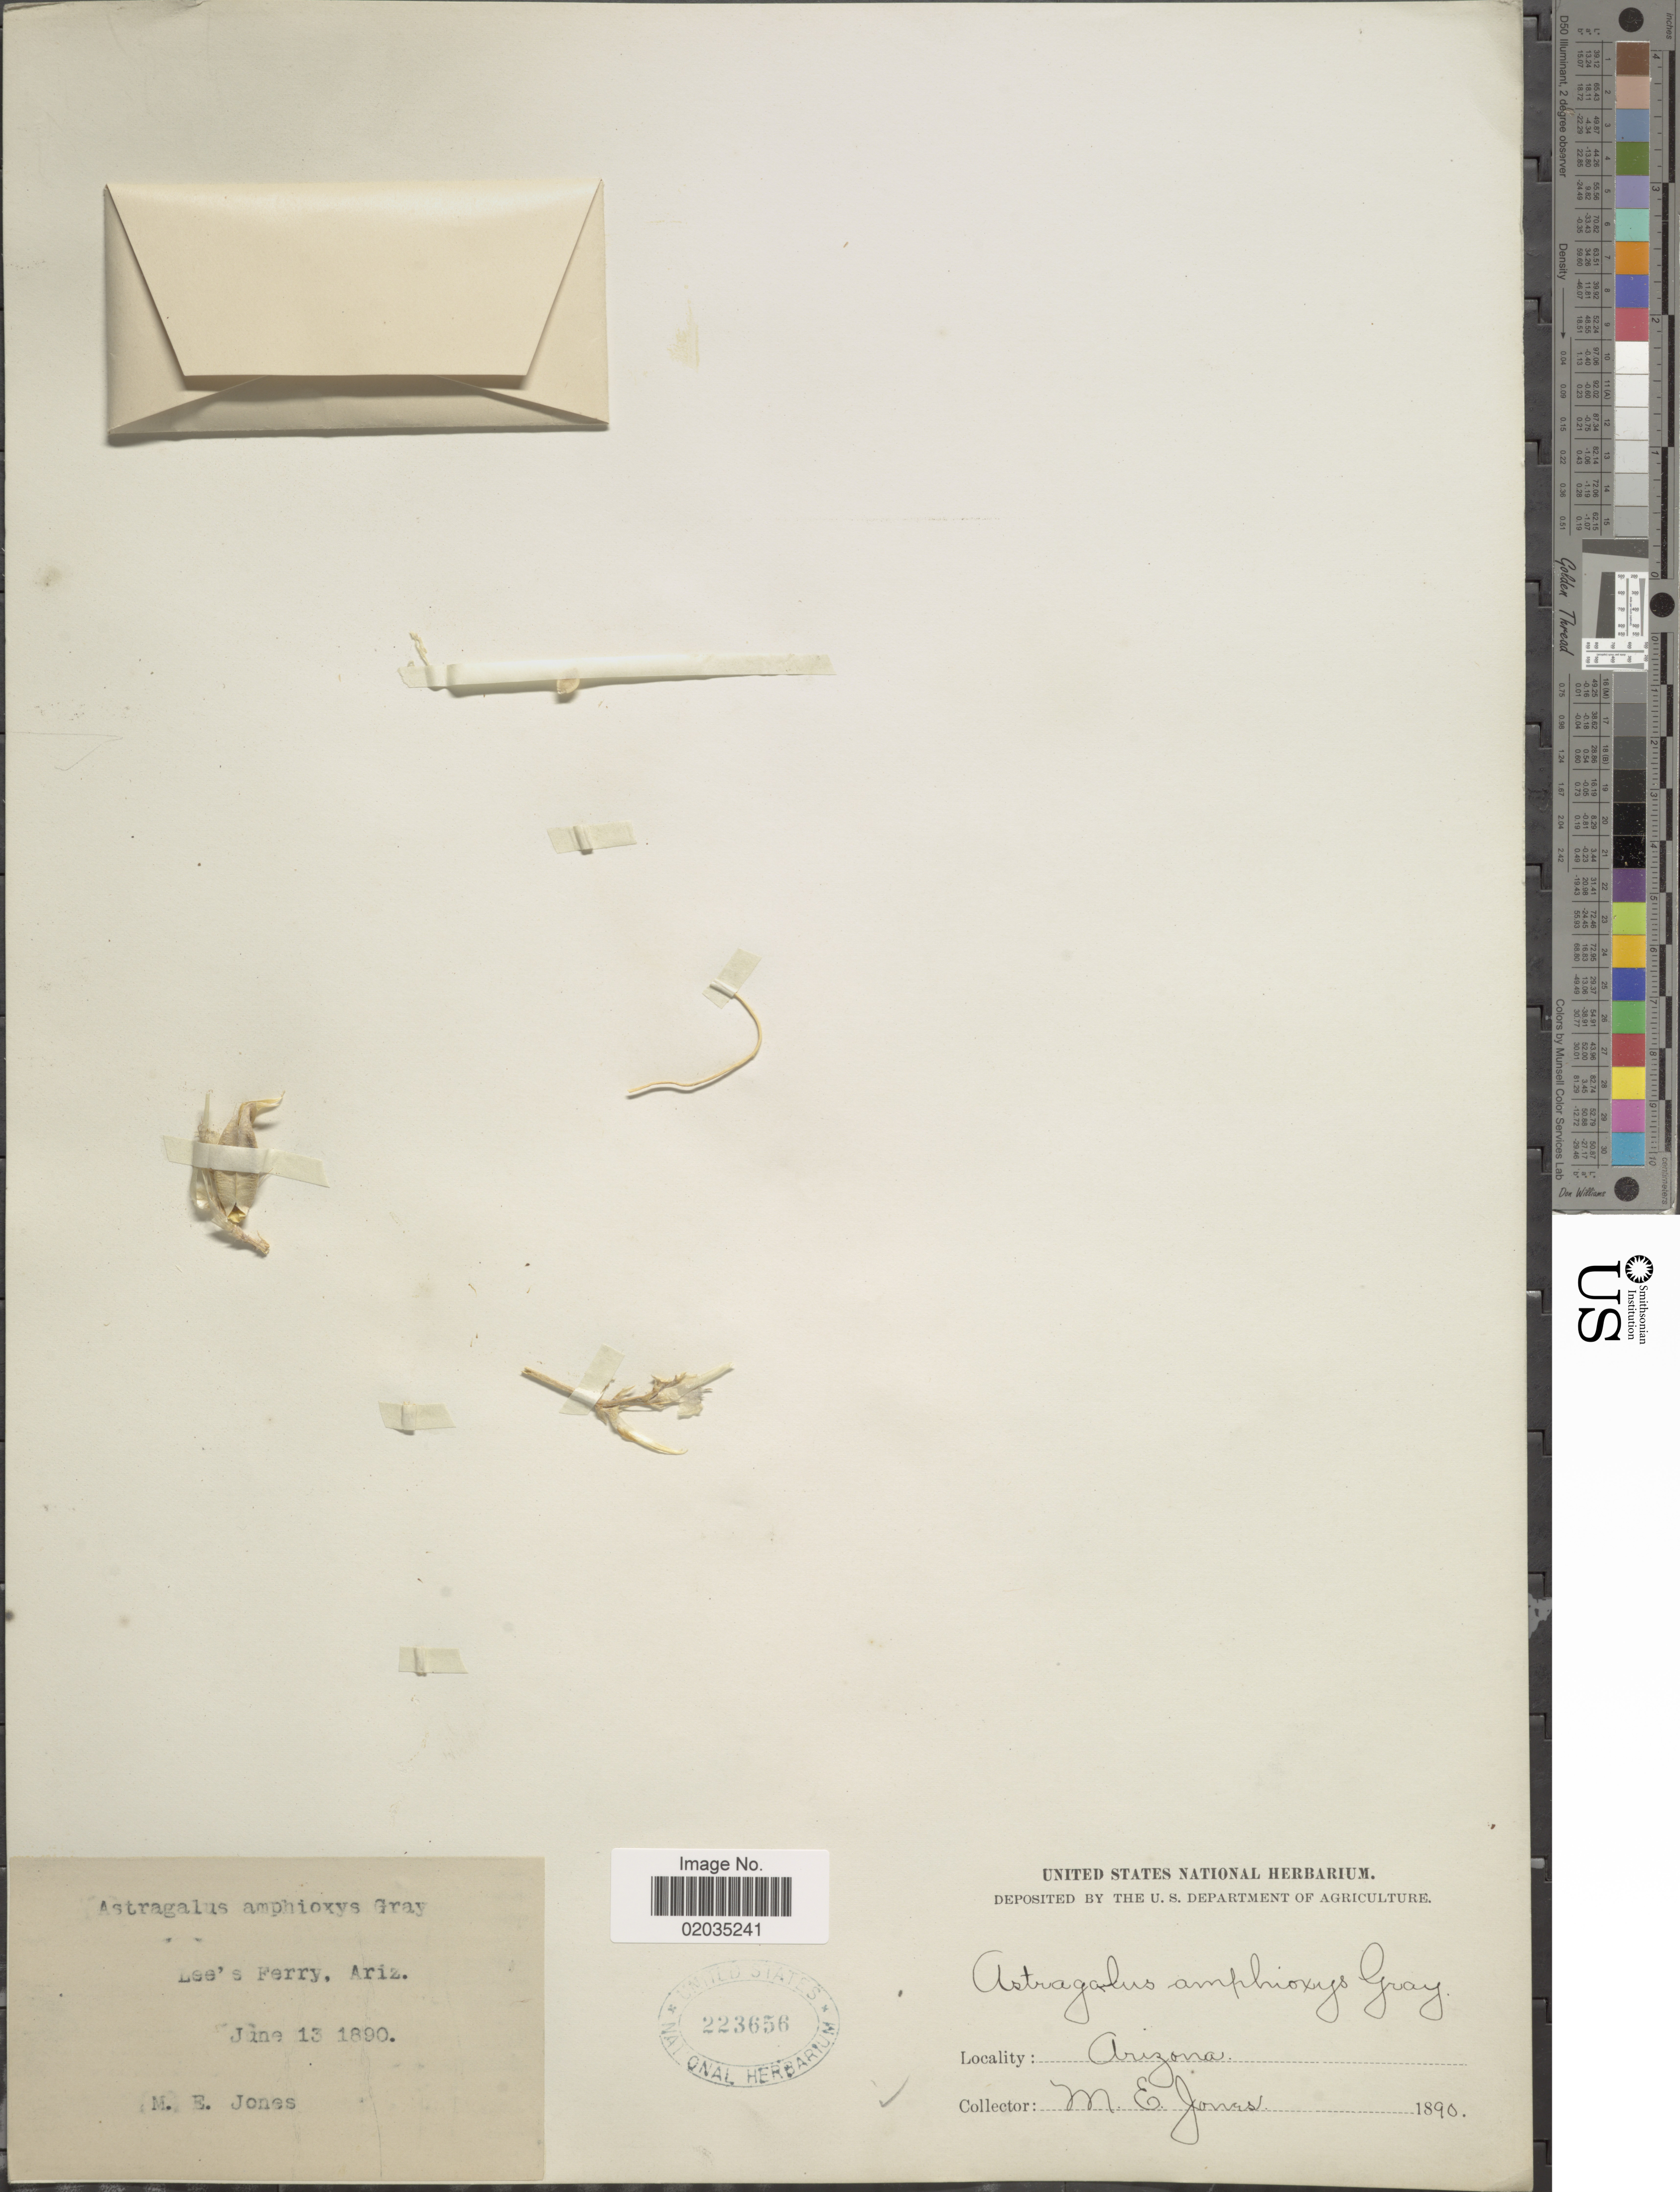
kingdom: Plantae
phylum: Tracheophyta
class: Magnoliopsida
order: Fabales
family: Fabaceae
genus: Astragalus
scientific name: Astragalus tephrodes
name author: A. Gray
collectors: M. E. Jones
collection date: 1890-06-13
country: United States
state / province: Arizona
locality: Lee's Ferry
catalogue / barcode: US 223656